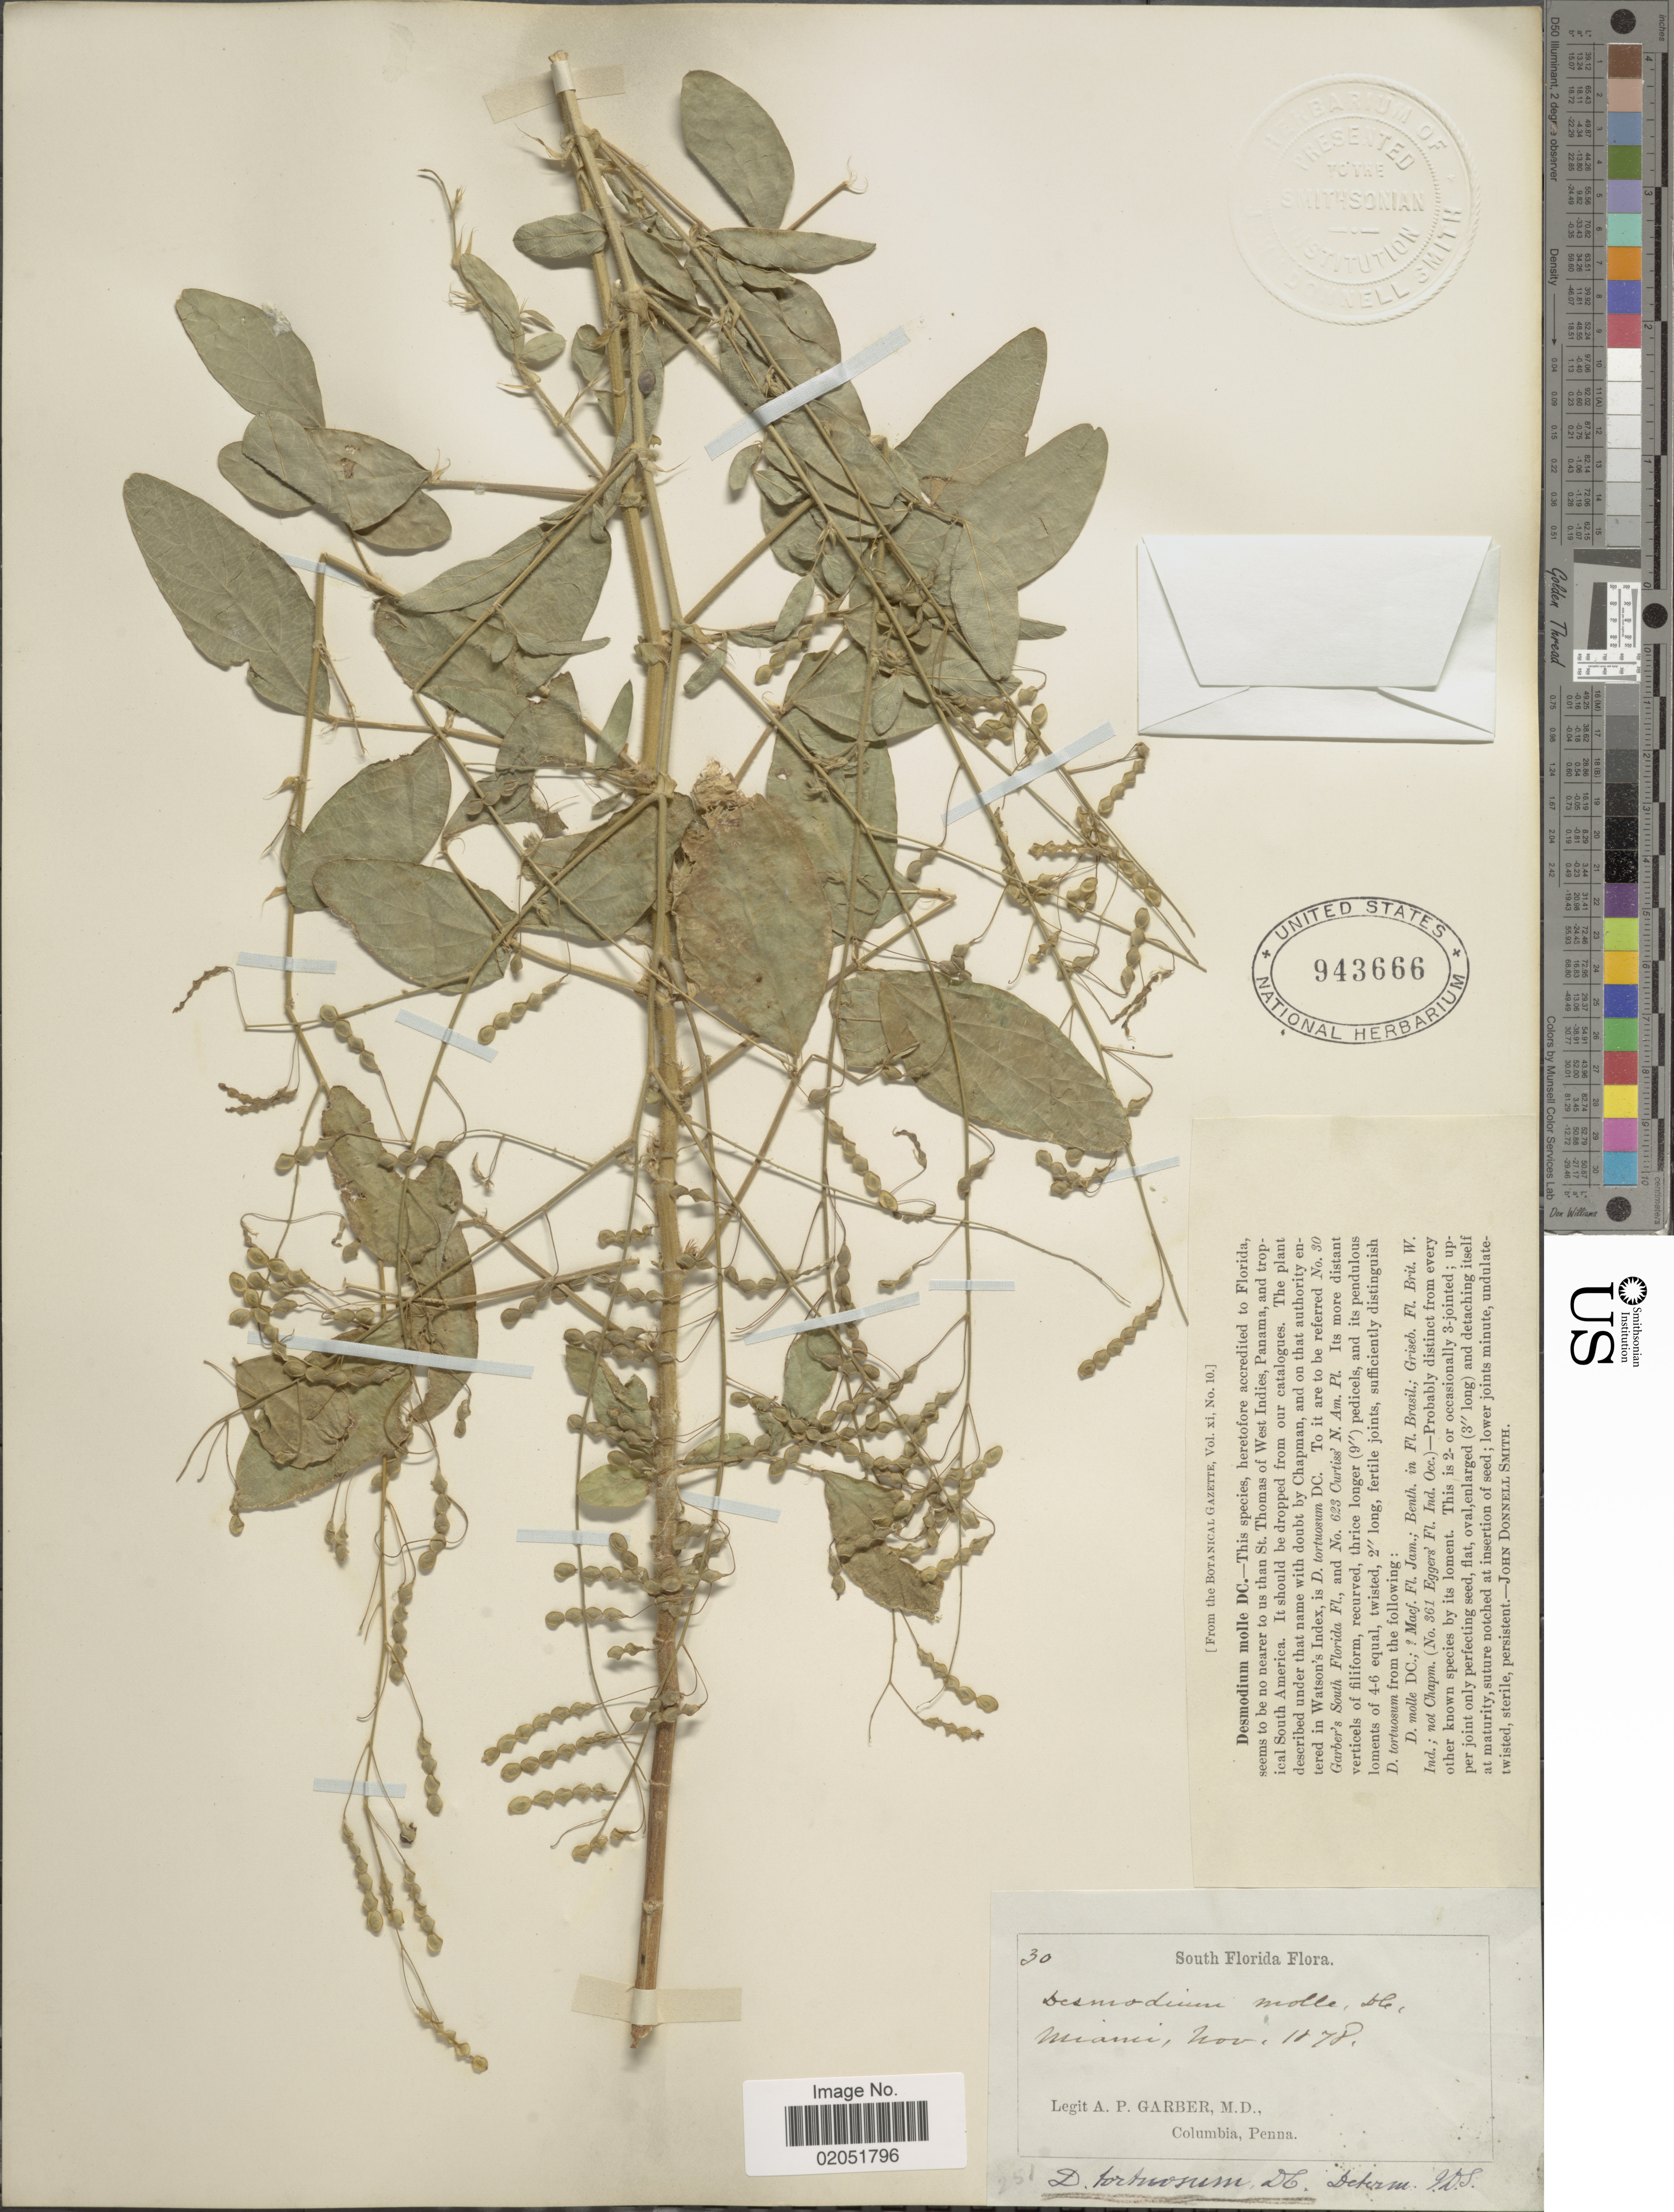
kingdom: Plantae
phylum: Tracheophyta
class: Magnoliopsida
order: Fabales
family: Fabaceae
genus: Desmodium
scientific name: Desmodium tortuosum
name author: (Sw.) DC.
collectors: A. P. Garber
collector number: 30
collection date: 1878-11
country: United States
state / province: Florida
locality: South Florida, Miami.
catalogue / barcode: US 943666